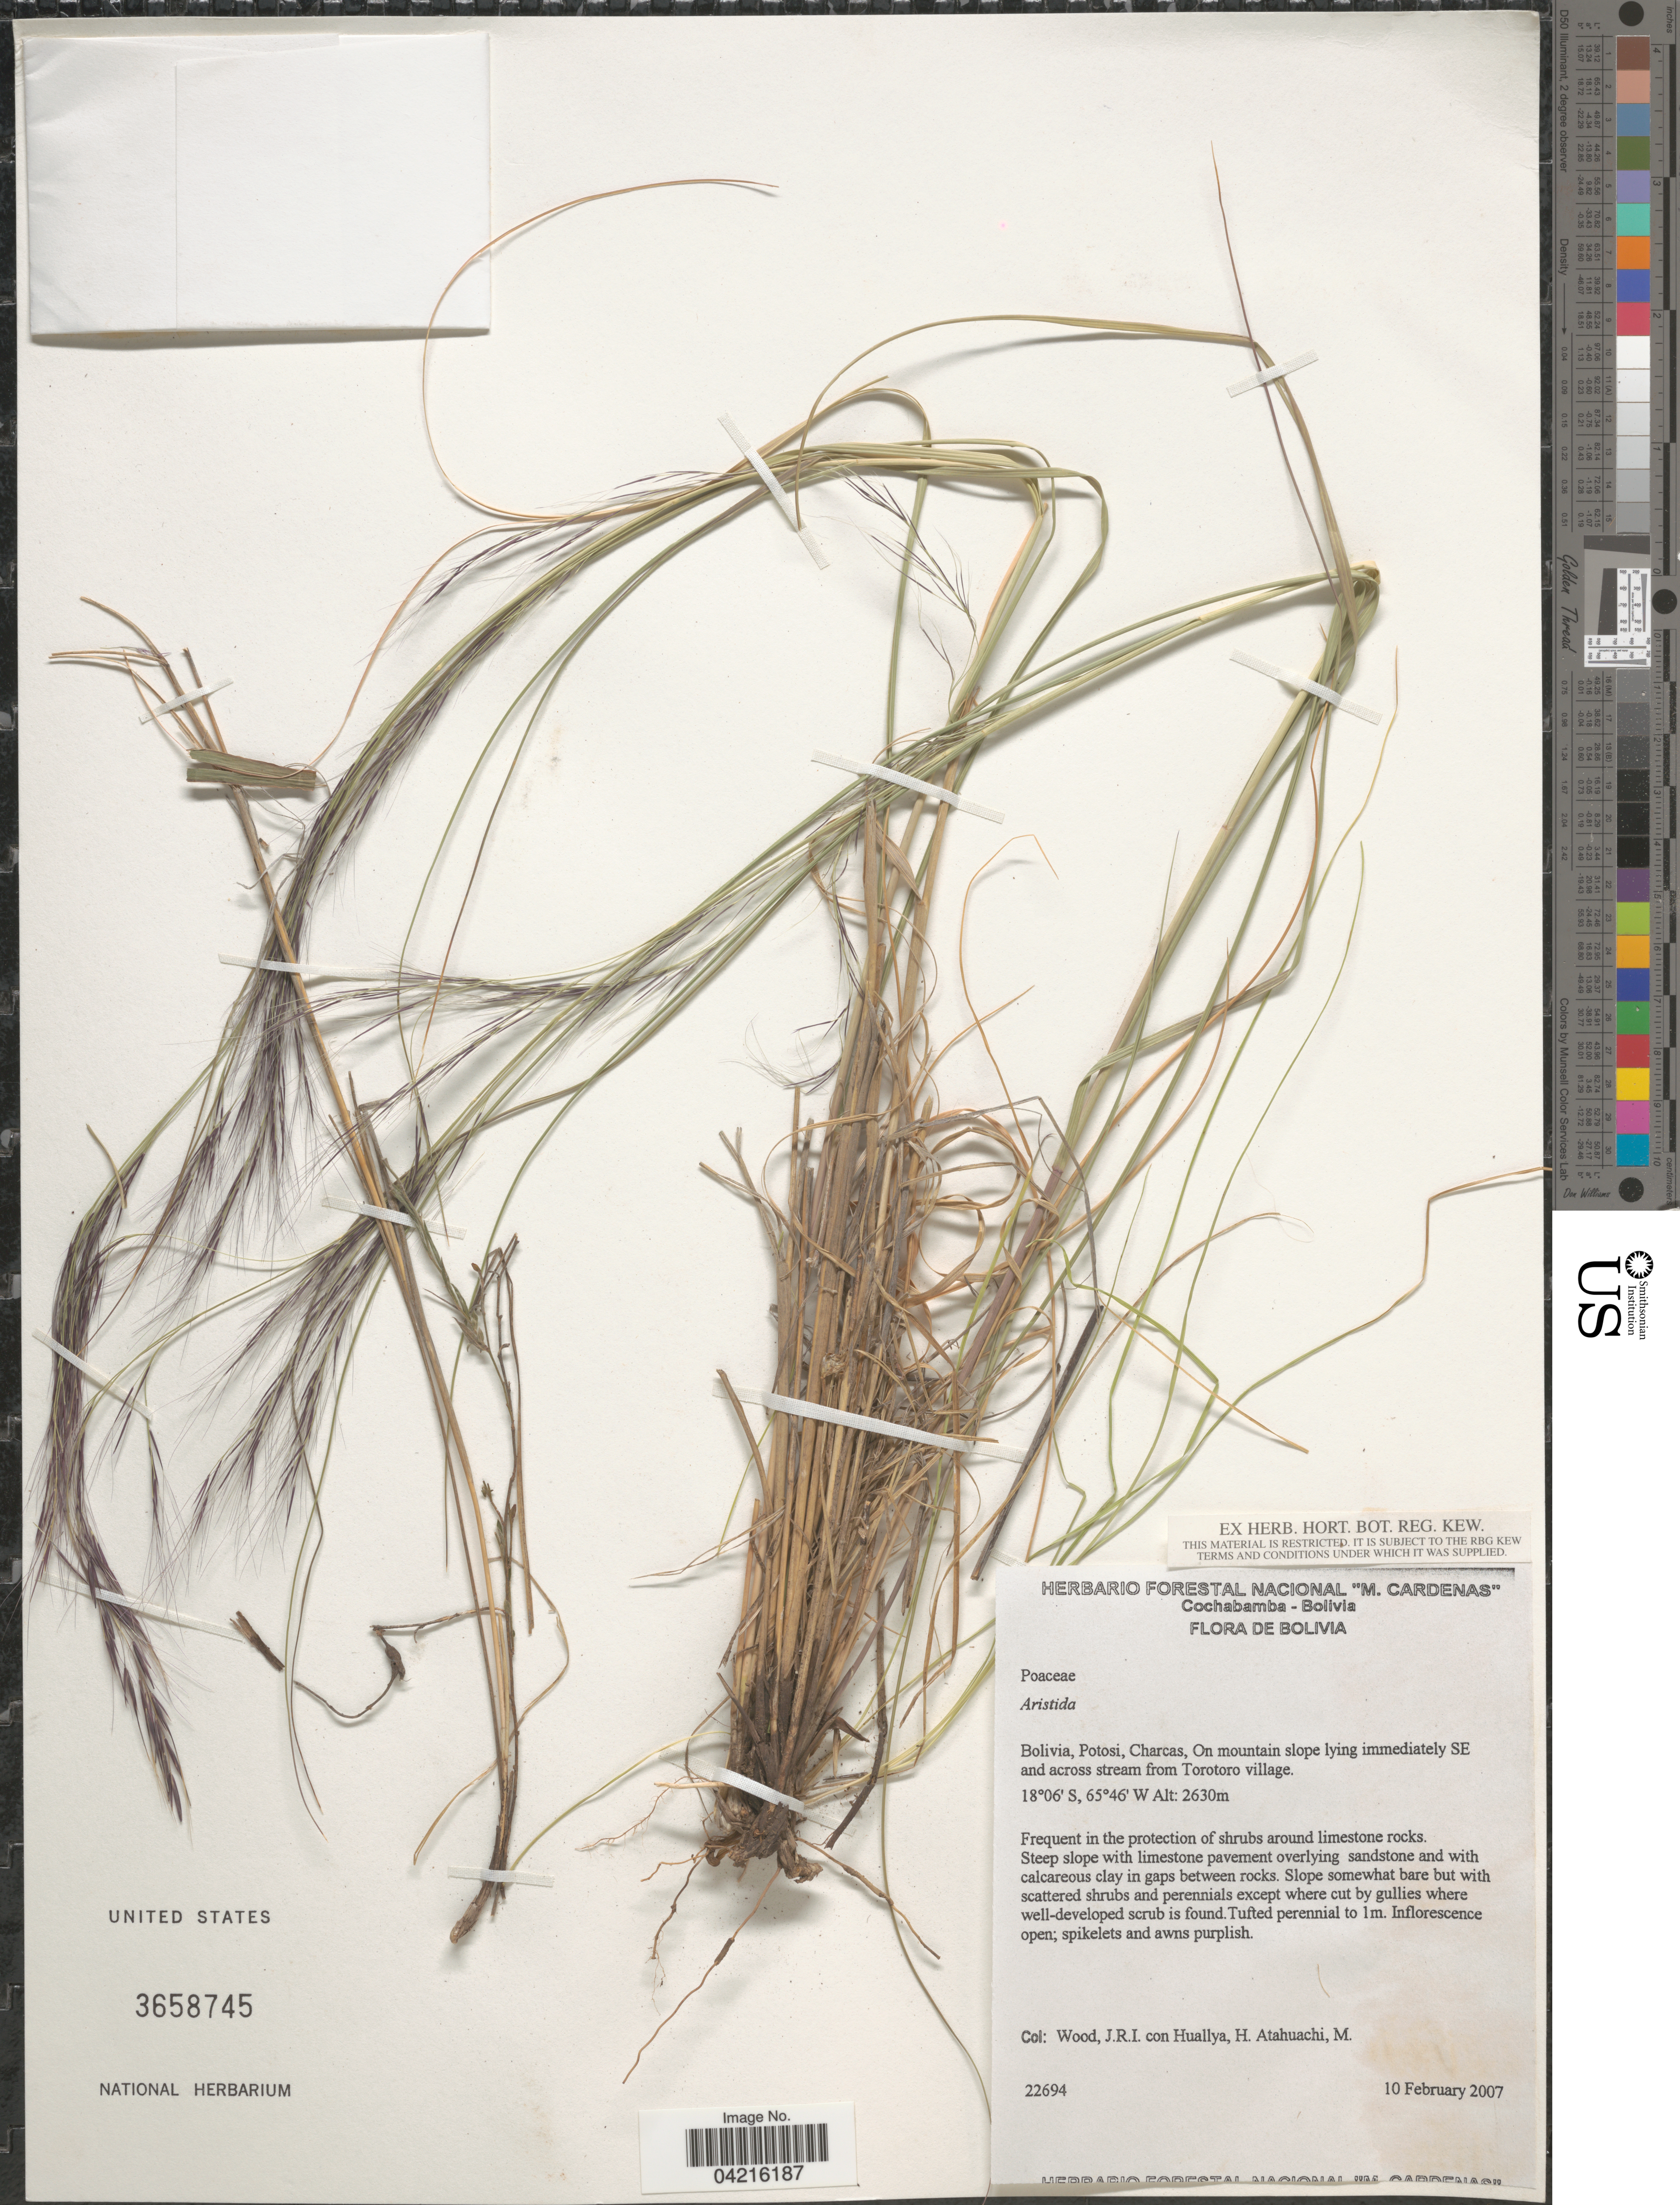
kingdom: Plantae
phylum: Tracheophyta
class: Liliopsida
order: Poales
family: Poaceae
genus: Aristida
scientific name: Aristida sp.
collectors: J. R. I. Wood, H. Huallya & M. Atahuachi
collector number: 22694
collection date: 2007-02-10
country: Bolivia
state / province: Potosi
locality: Charcas, On mountain slope lying immediately SE and across stream from Torotoro village.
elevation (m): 2630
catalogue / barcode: US 3658745